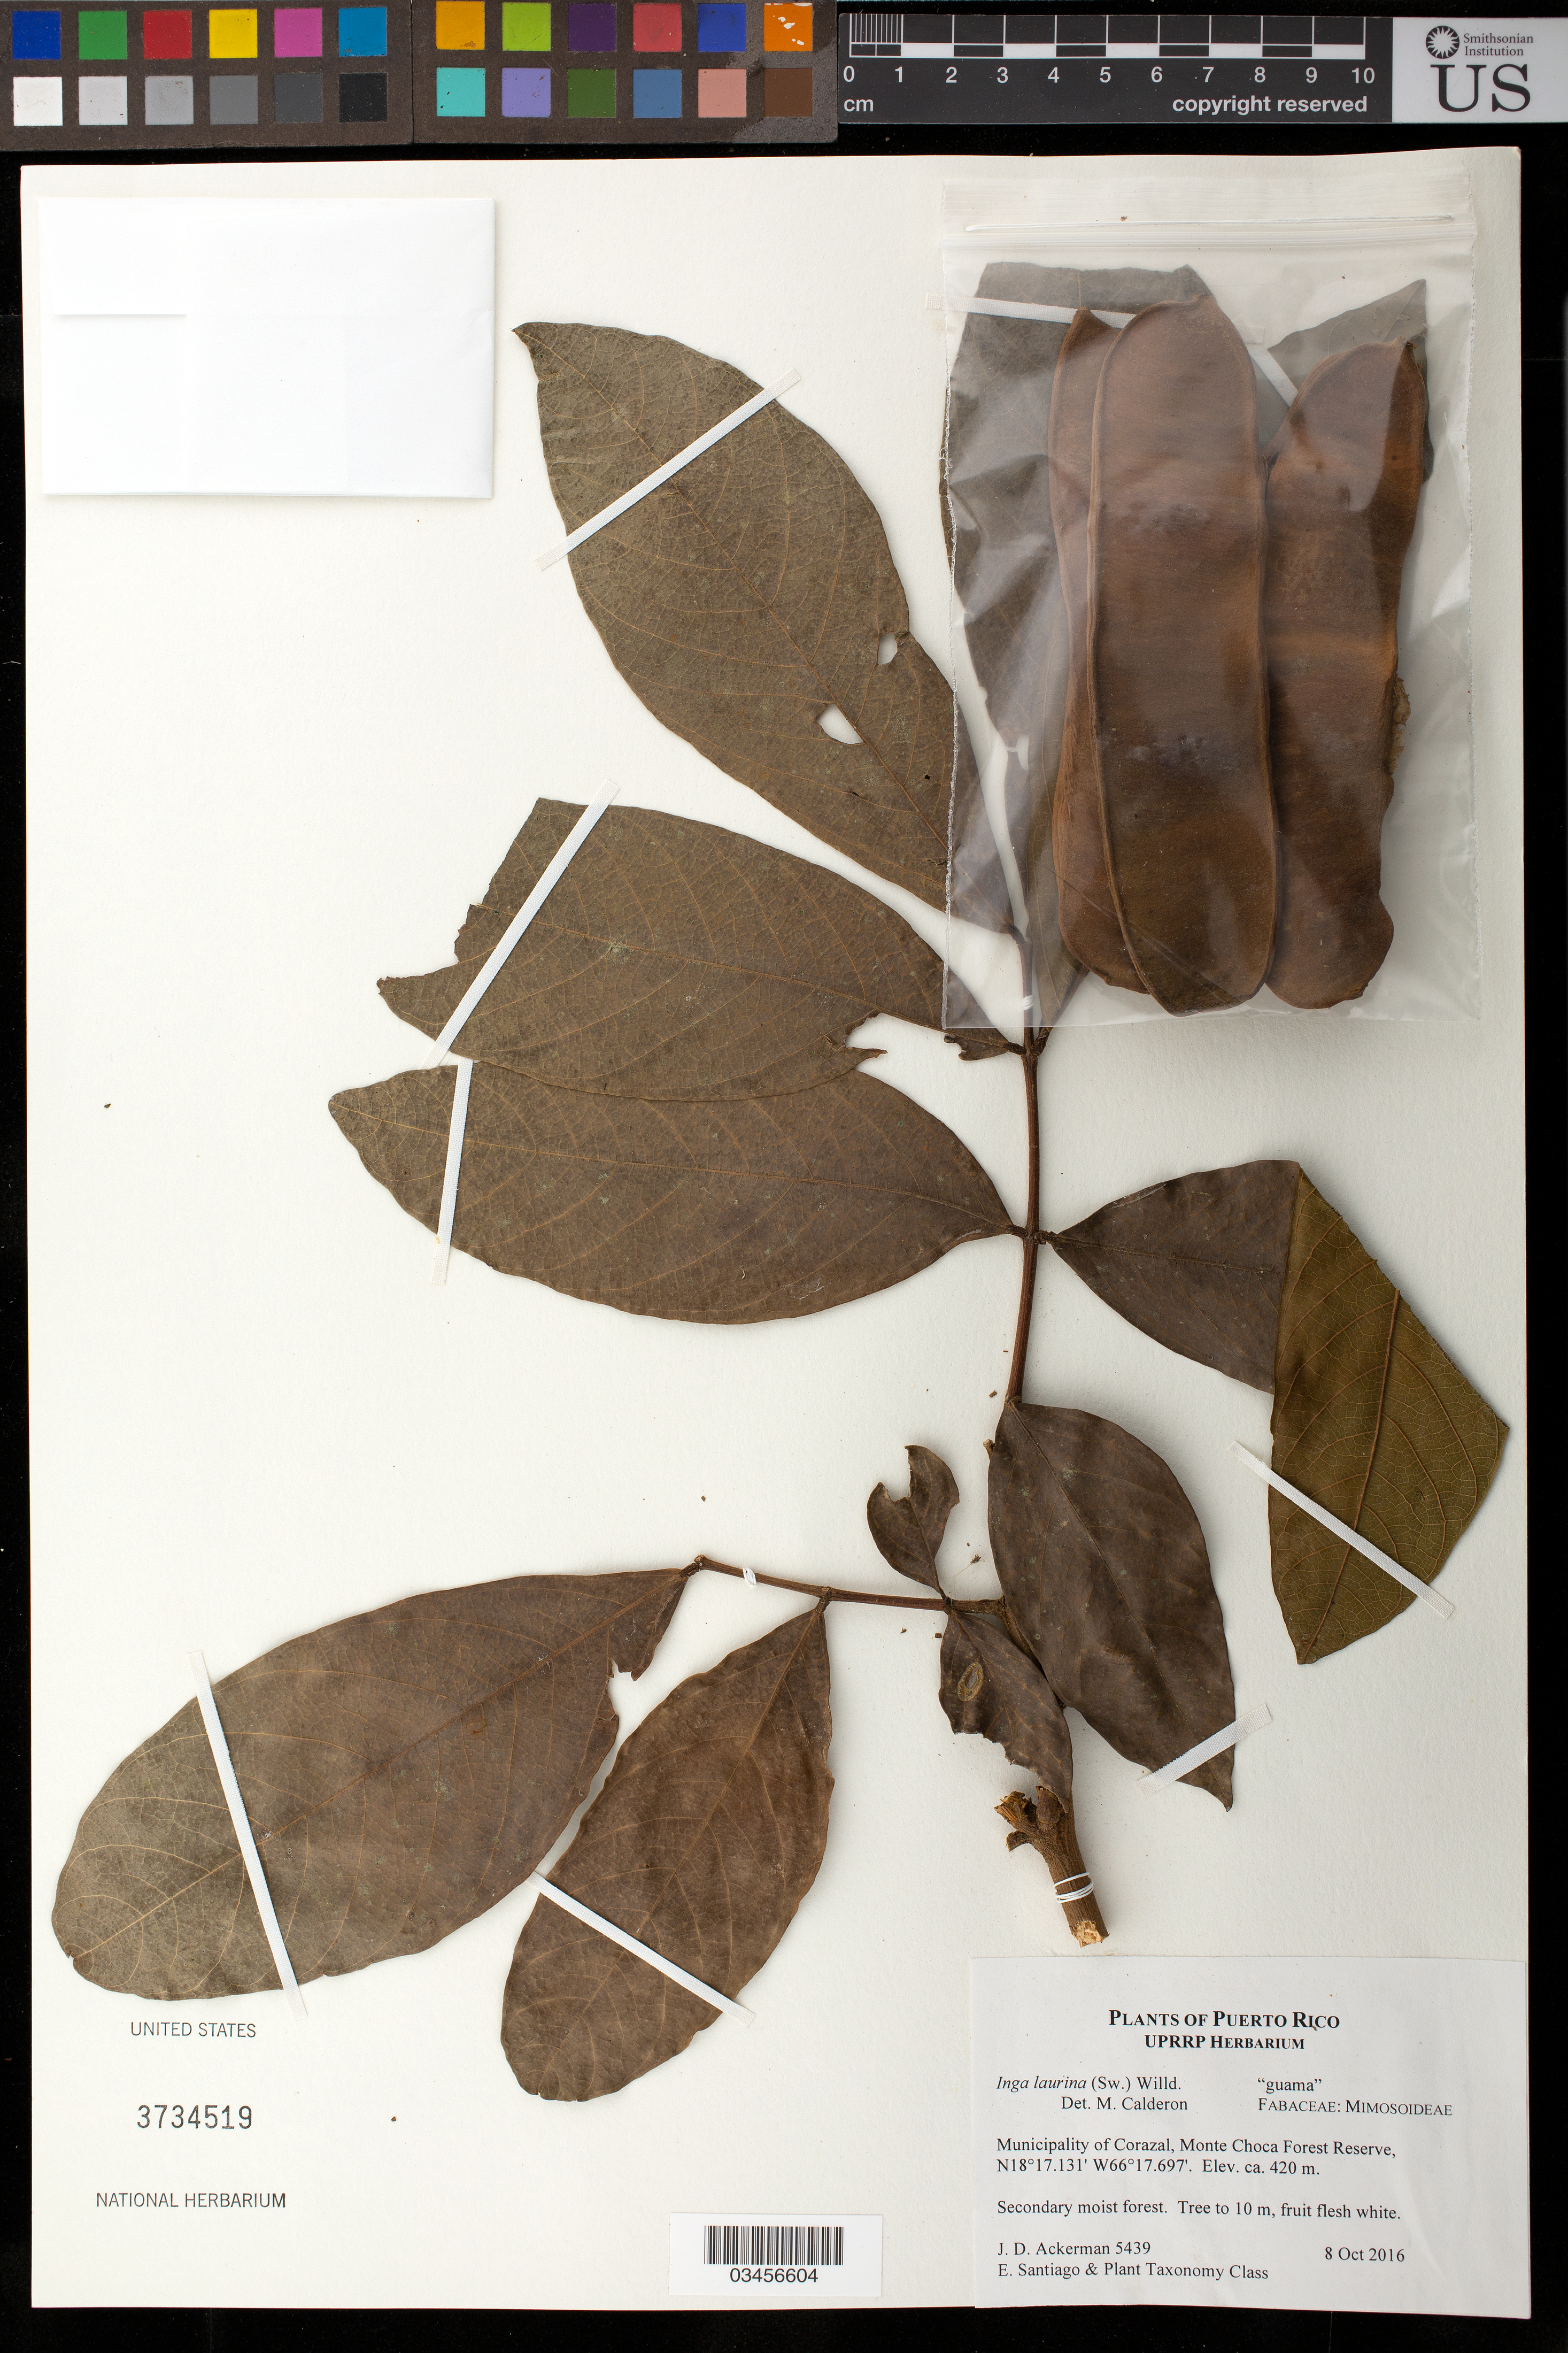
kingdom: Plantae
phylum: Tracheophyta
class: Magnoliopsida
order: Fabales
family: Fabaceae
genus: Inga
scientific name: Inga laurina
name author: (Sw.) Willd.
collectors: J. D. Ackerman, E. Santiago & UPR Plant Taxonomy Class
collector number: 5439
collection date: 2016-10-08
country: Puerto Rico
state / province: Corozal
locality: Municipality of Corozal, Monte Choca Forest Reserve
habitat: Secondary moist forest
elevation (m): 420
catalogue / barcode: US 3734519